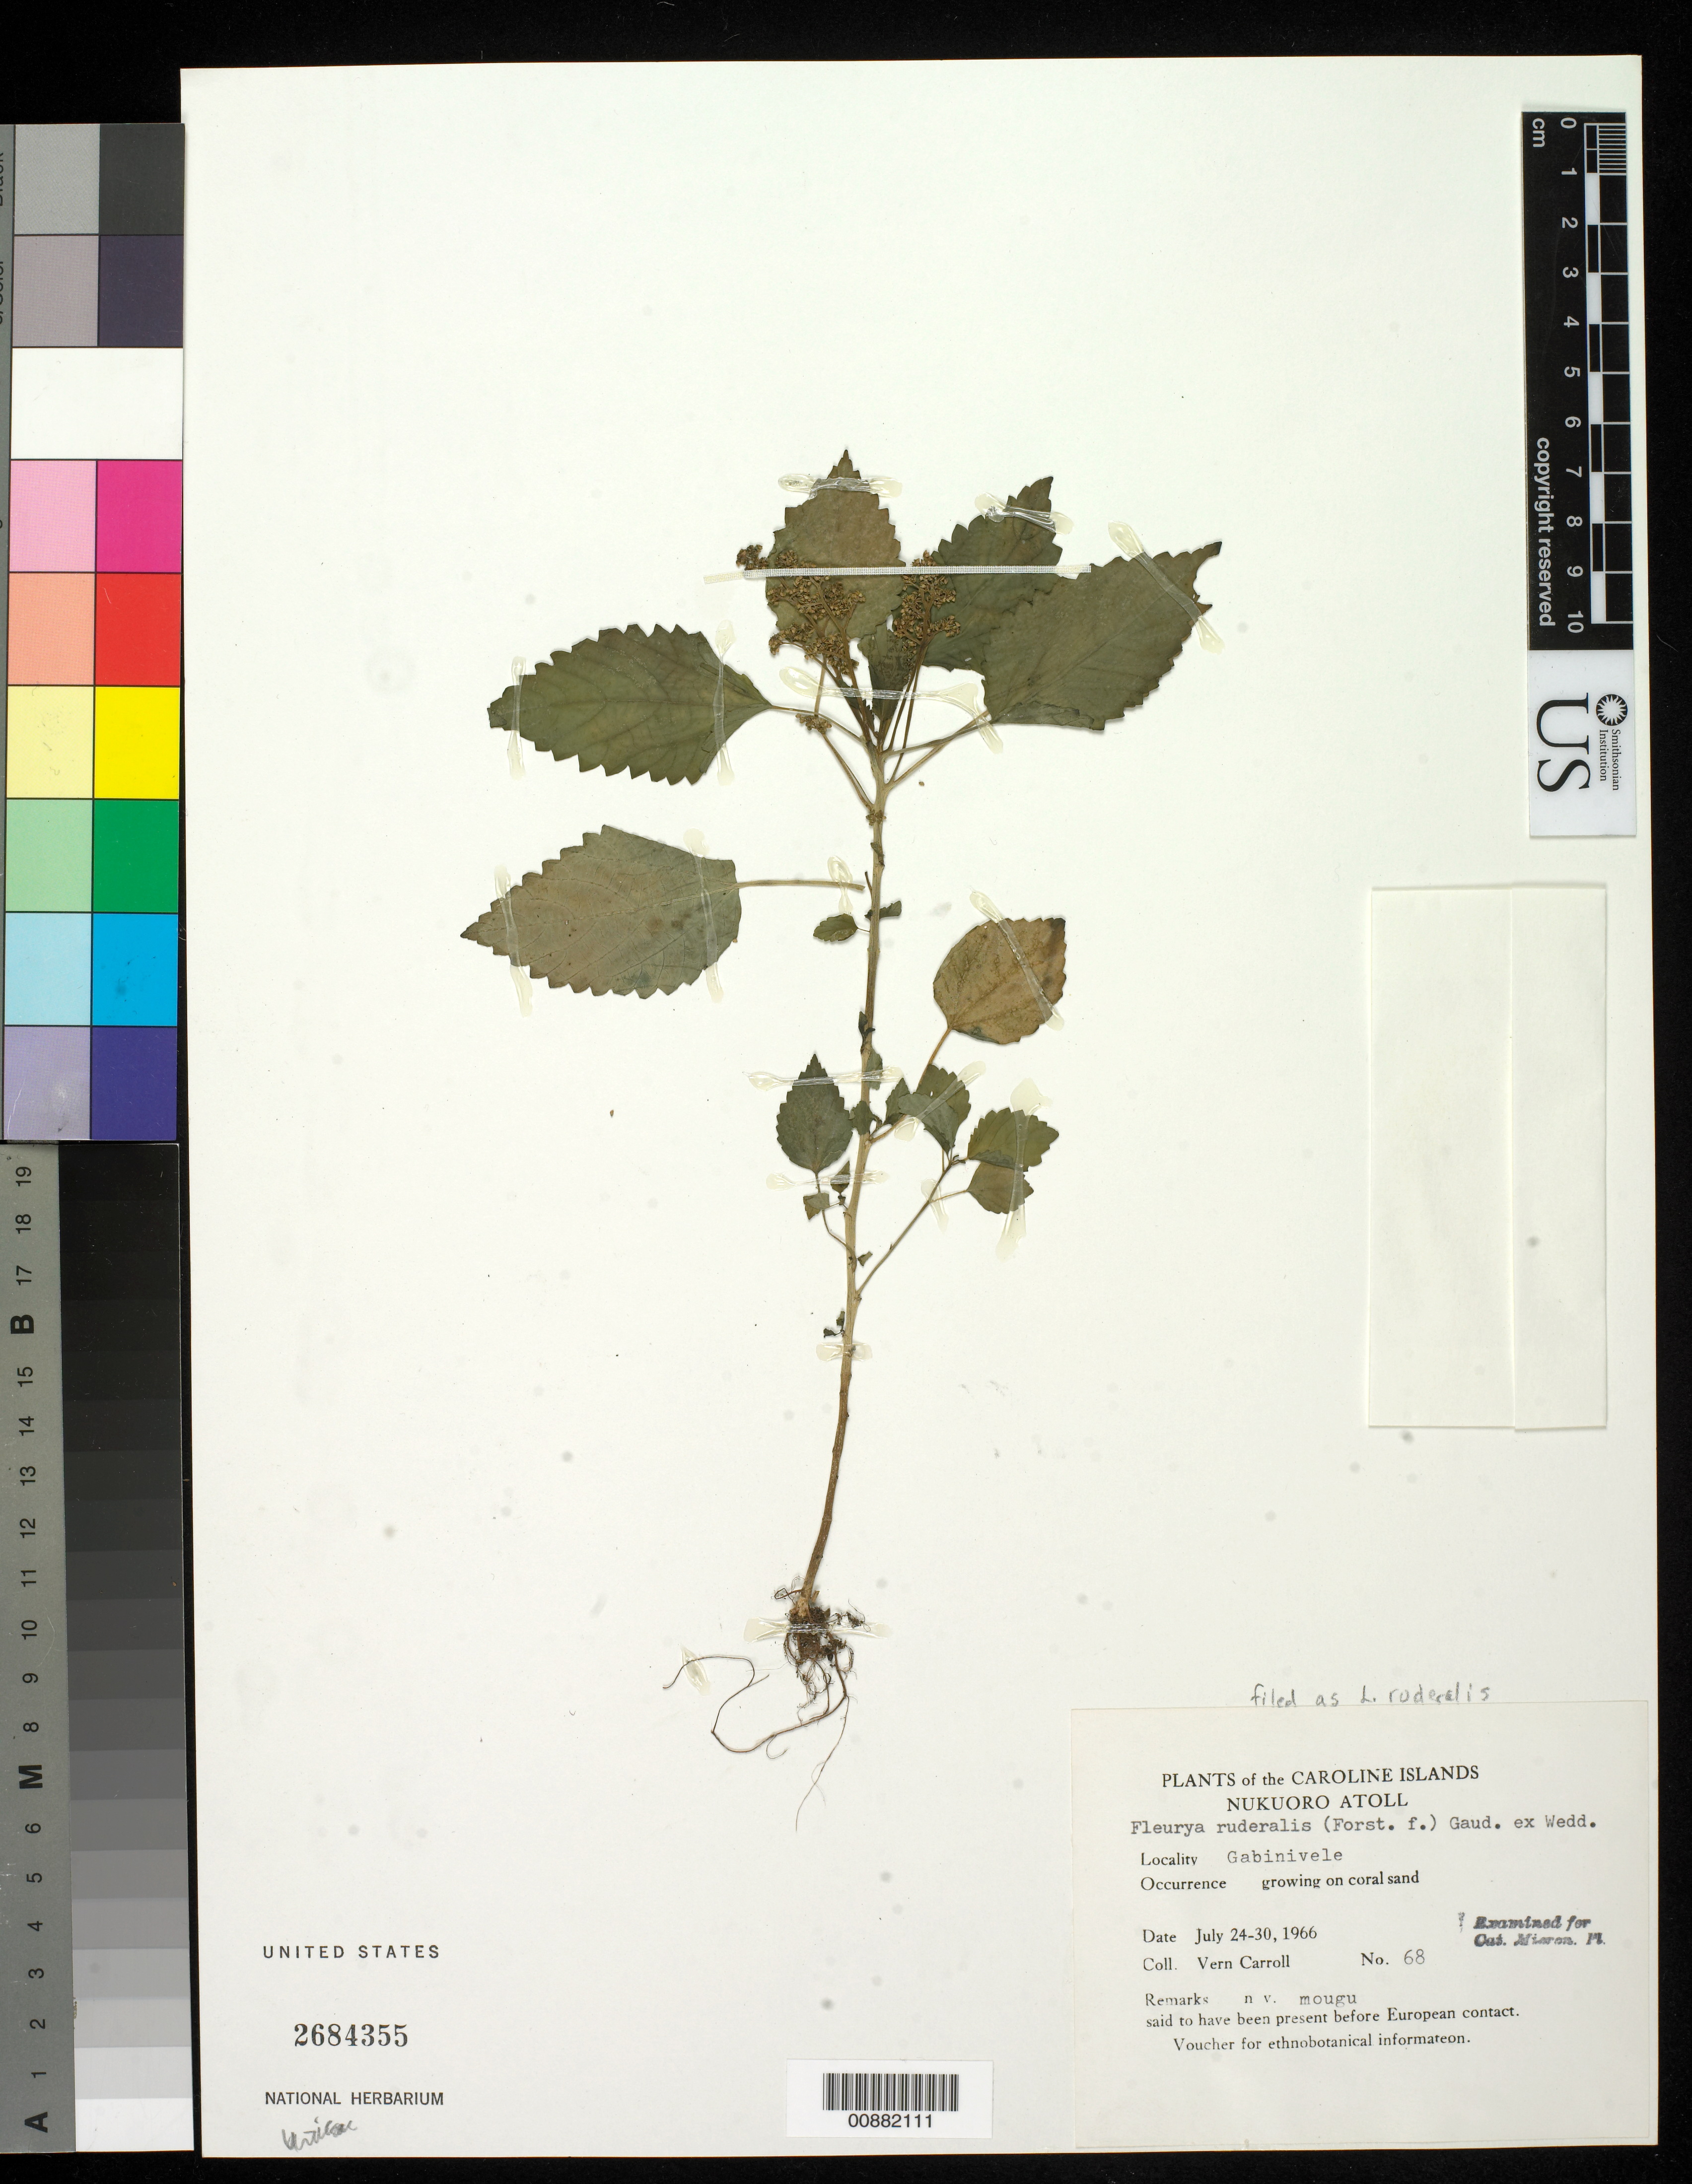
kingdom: Plantae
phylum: Tracheophyta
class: Magnoliopsida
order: Rosales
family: Urticaceae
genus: Laportea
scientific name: Laportea ruderalis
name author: (G. Forst.) Chew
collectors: V. Carroll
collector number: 68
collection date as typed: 24 Jul 1966 to 30 Jul 1966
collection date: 1966-07-24/1966-07-30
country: Micronesia, Federated States of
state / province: Pohnpei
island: Nukuoro Atoll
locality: Nukuoro atoll. Gabinivele.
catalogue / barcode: US 2684355